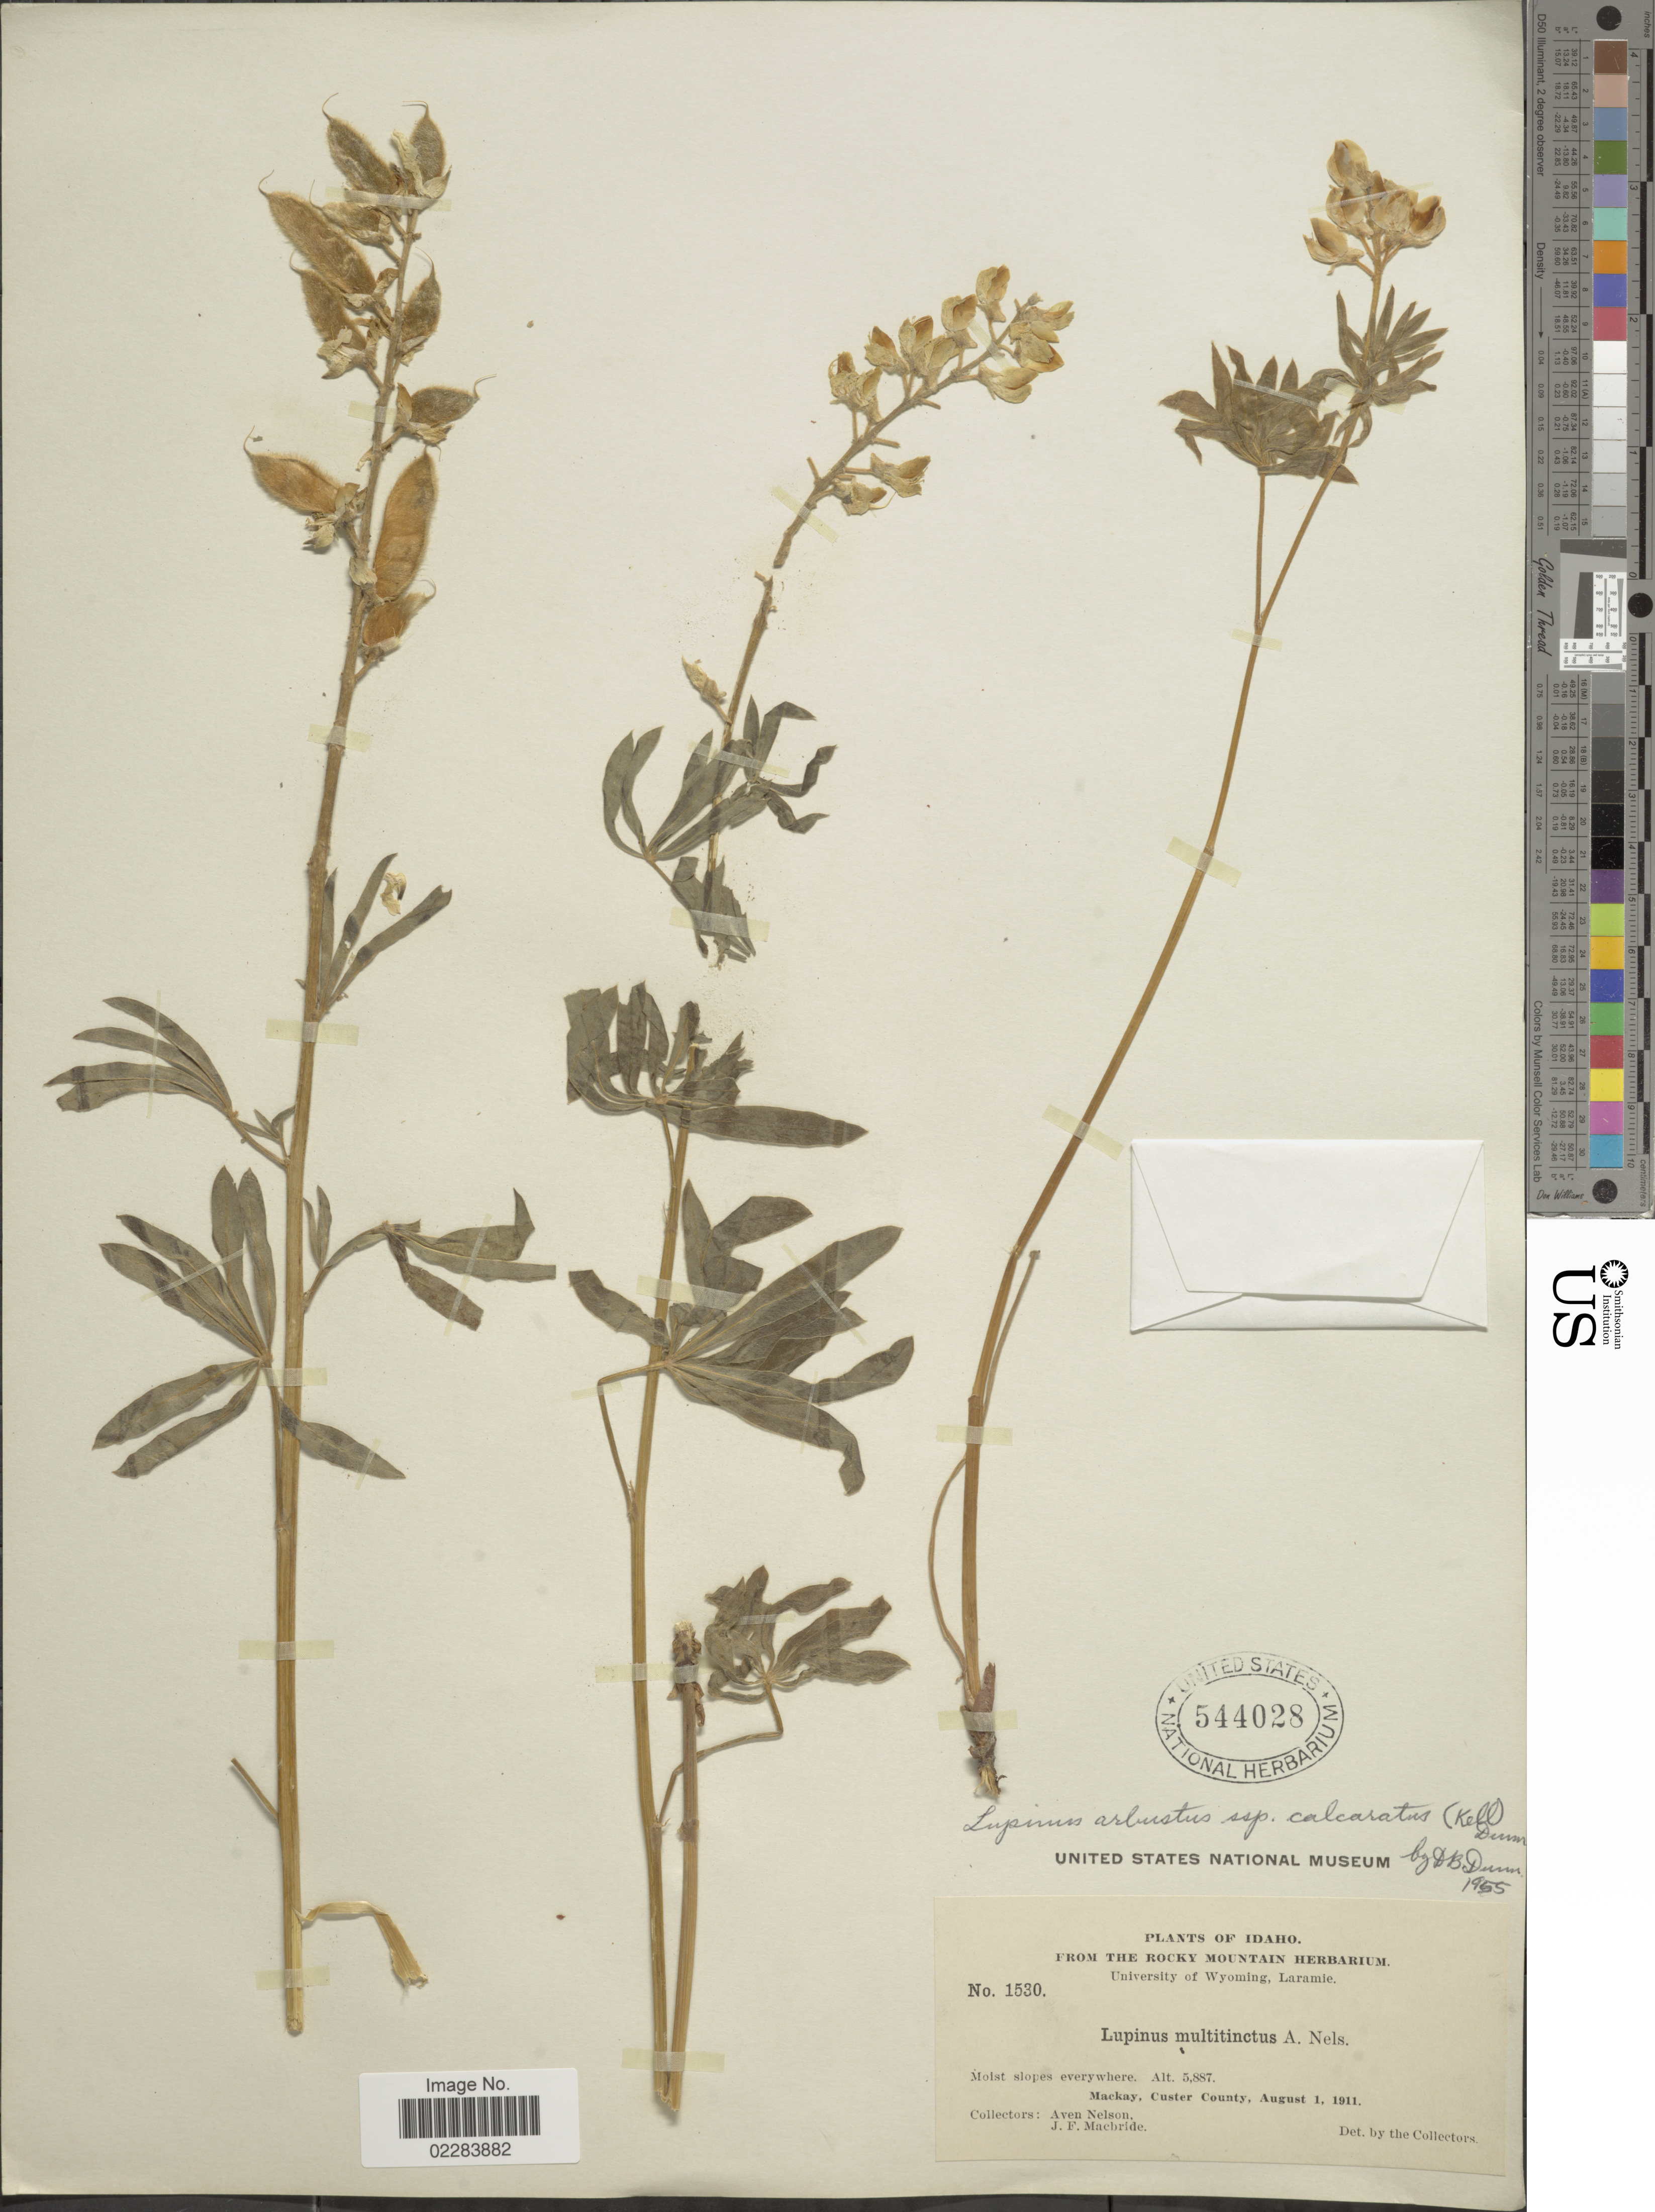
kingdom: Plantae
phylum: Tracheophyta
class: Magnoliopsida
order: Fabales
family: Fabaceae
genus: Lupinus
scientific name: Lupinus arbustus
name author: Lindl.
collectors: A. Nelson & J. F. Macbride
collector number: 1530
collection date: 1911-08-01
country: United States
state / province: Idaho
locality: Moist slopes everywhere. Mackay, Custer County.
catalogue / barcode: US 544028